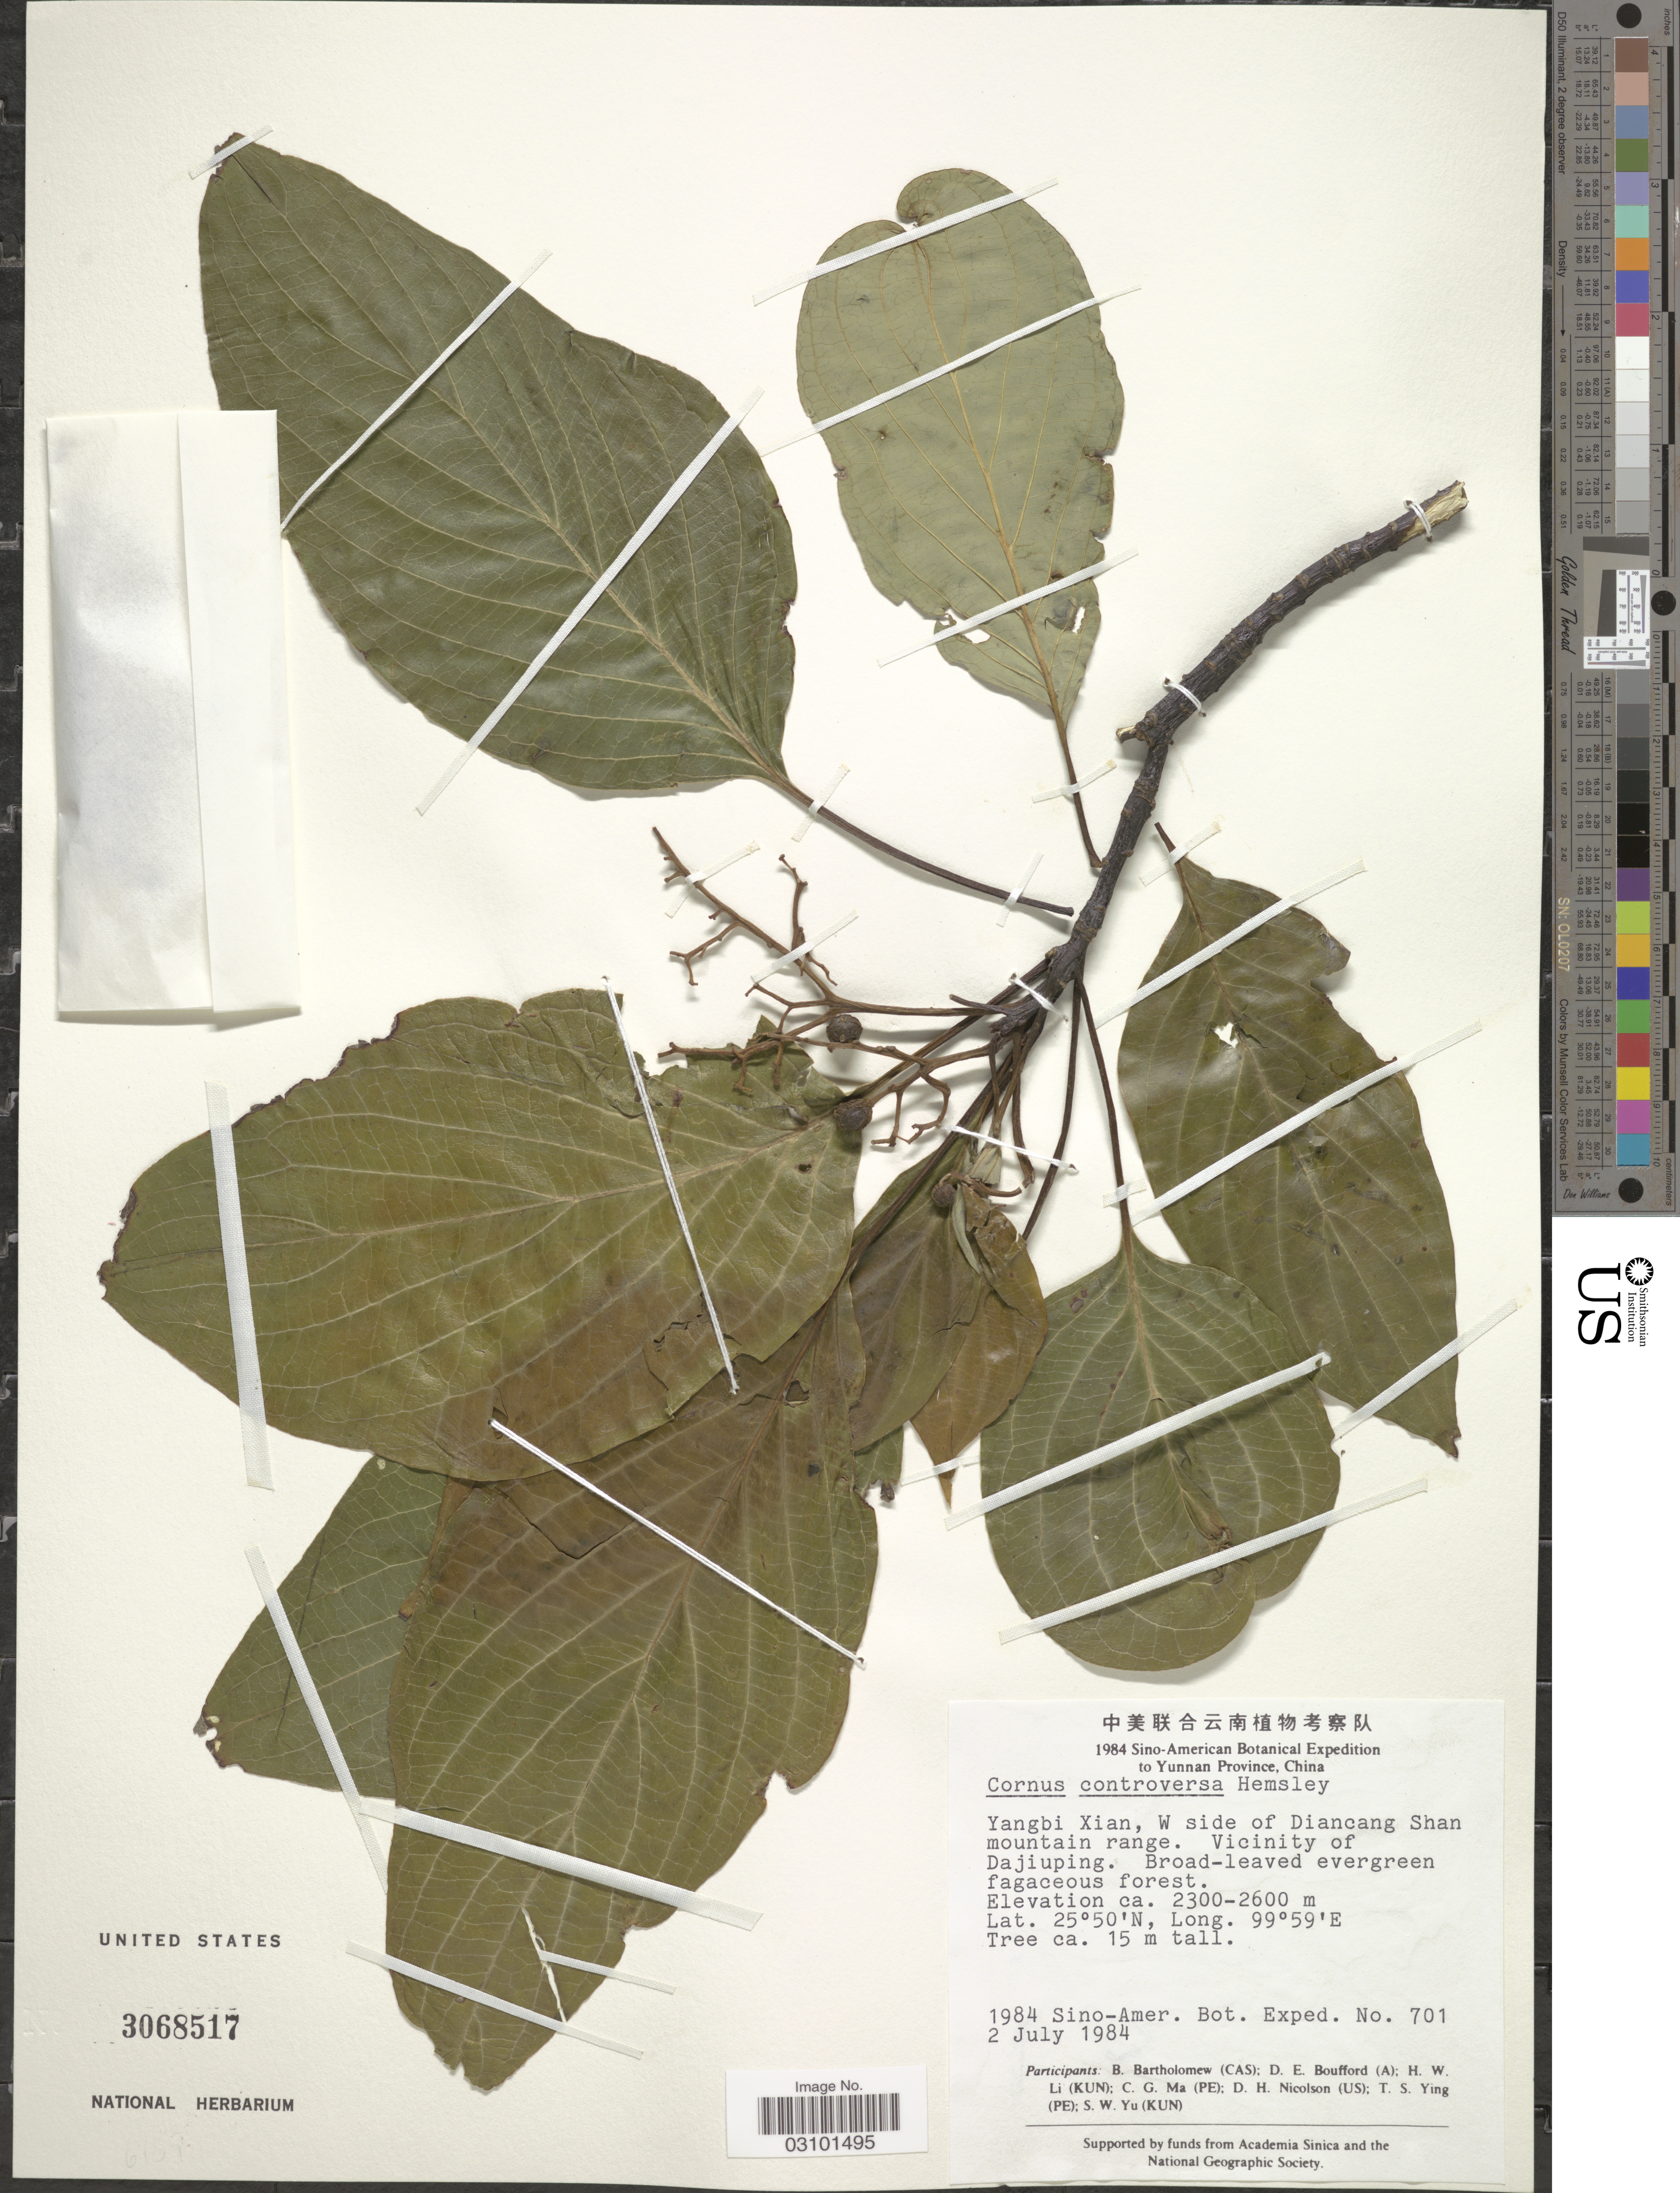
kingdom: Plantae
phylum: Tracheophyta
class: Magnoliopsida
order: Cornales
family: Cornaceae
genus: Cornus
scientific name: Cornus controversa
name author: Hemsl.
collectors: Sino-Amer. Bot. Exped. 1984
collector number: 701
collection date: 1984-07-02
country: China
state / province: Yunnan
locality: Yangbi Xian, W side of Diancang Shan mountain range. Vicinity of Dajiuping.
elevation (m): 2300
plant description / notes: Fruit temporarily sampled for micro-CT scanning.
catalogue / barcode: US 3068517